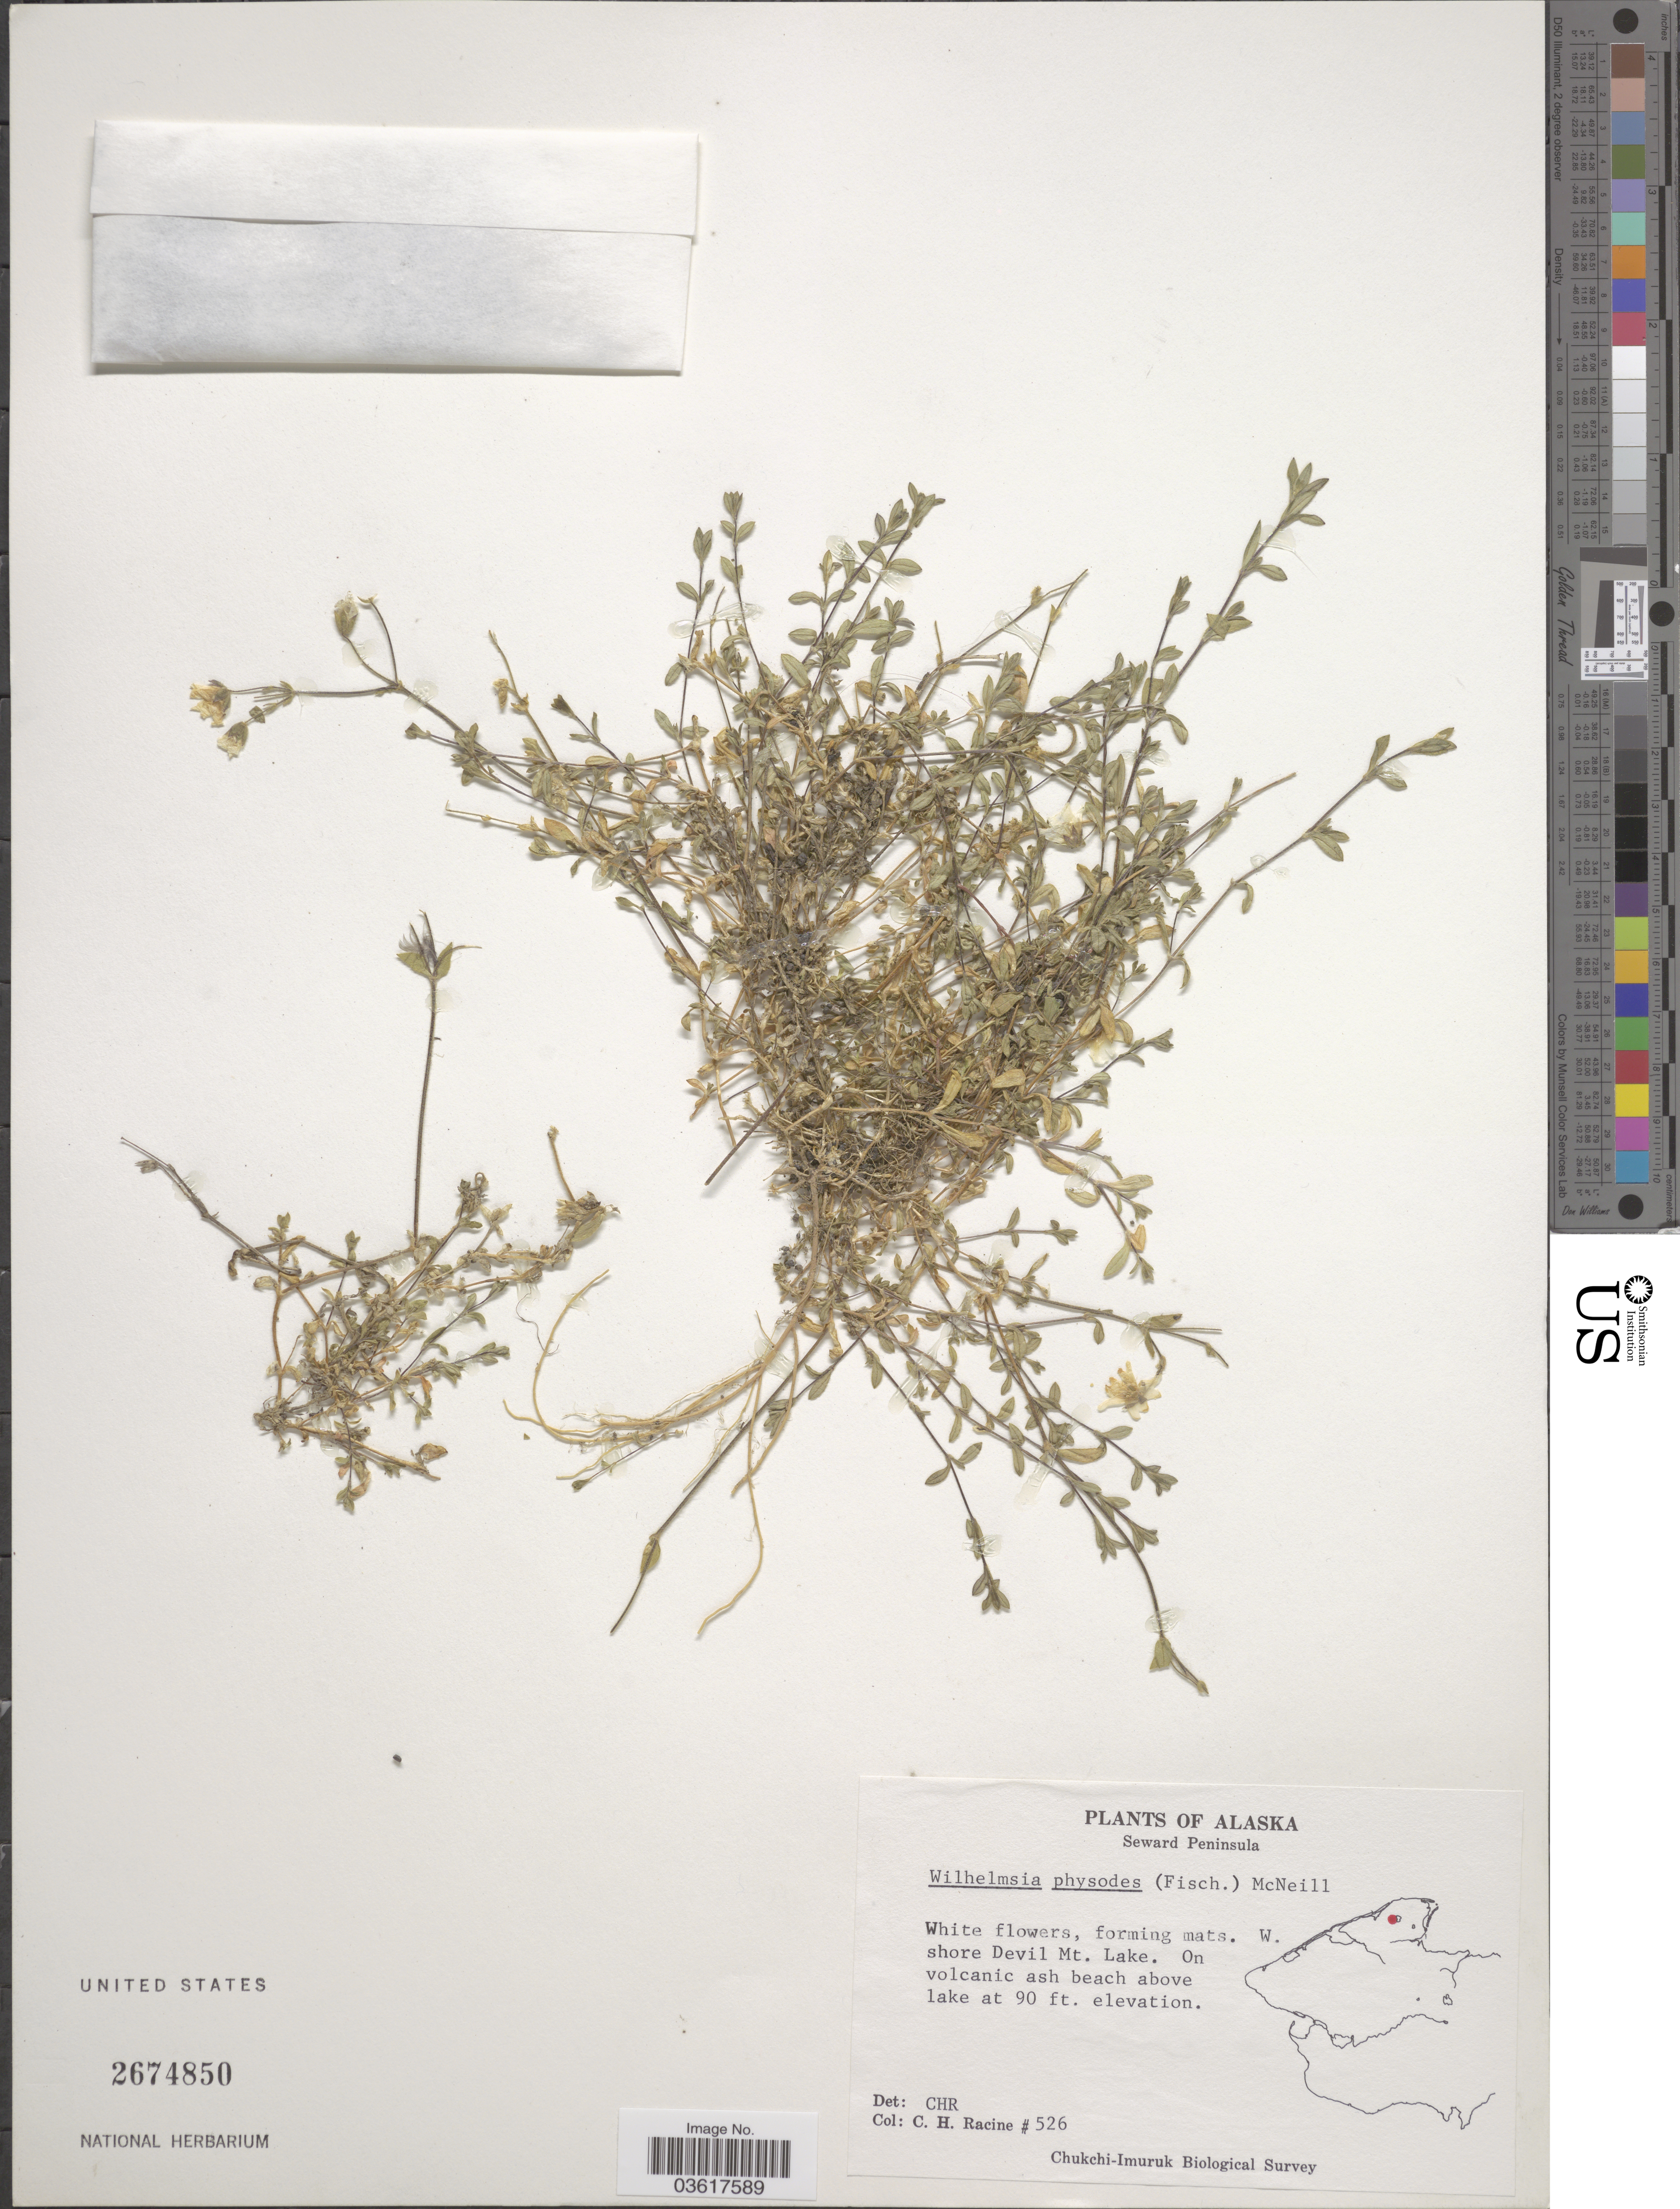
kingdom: Plantae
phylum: Tracheophyta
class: Magnoliopsida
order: Caryophyllales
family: Caryophyllaceae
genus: Wilhelmsia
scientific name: Wilhelmsia sp.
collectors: C. Racine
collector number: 526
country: United States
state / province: Alaska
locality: Seward Peninsula. W. shore Devil Mt. Lake.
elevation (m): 27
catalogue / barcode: US 2674850